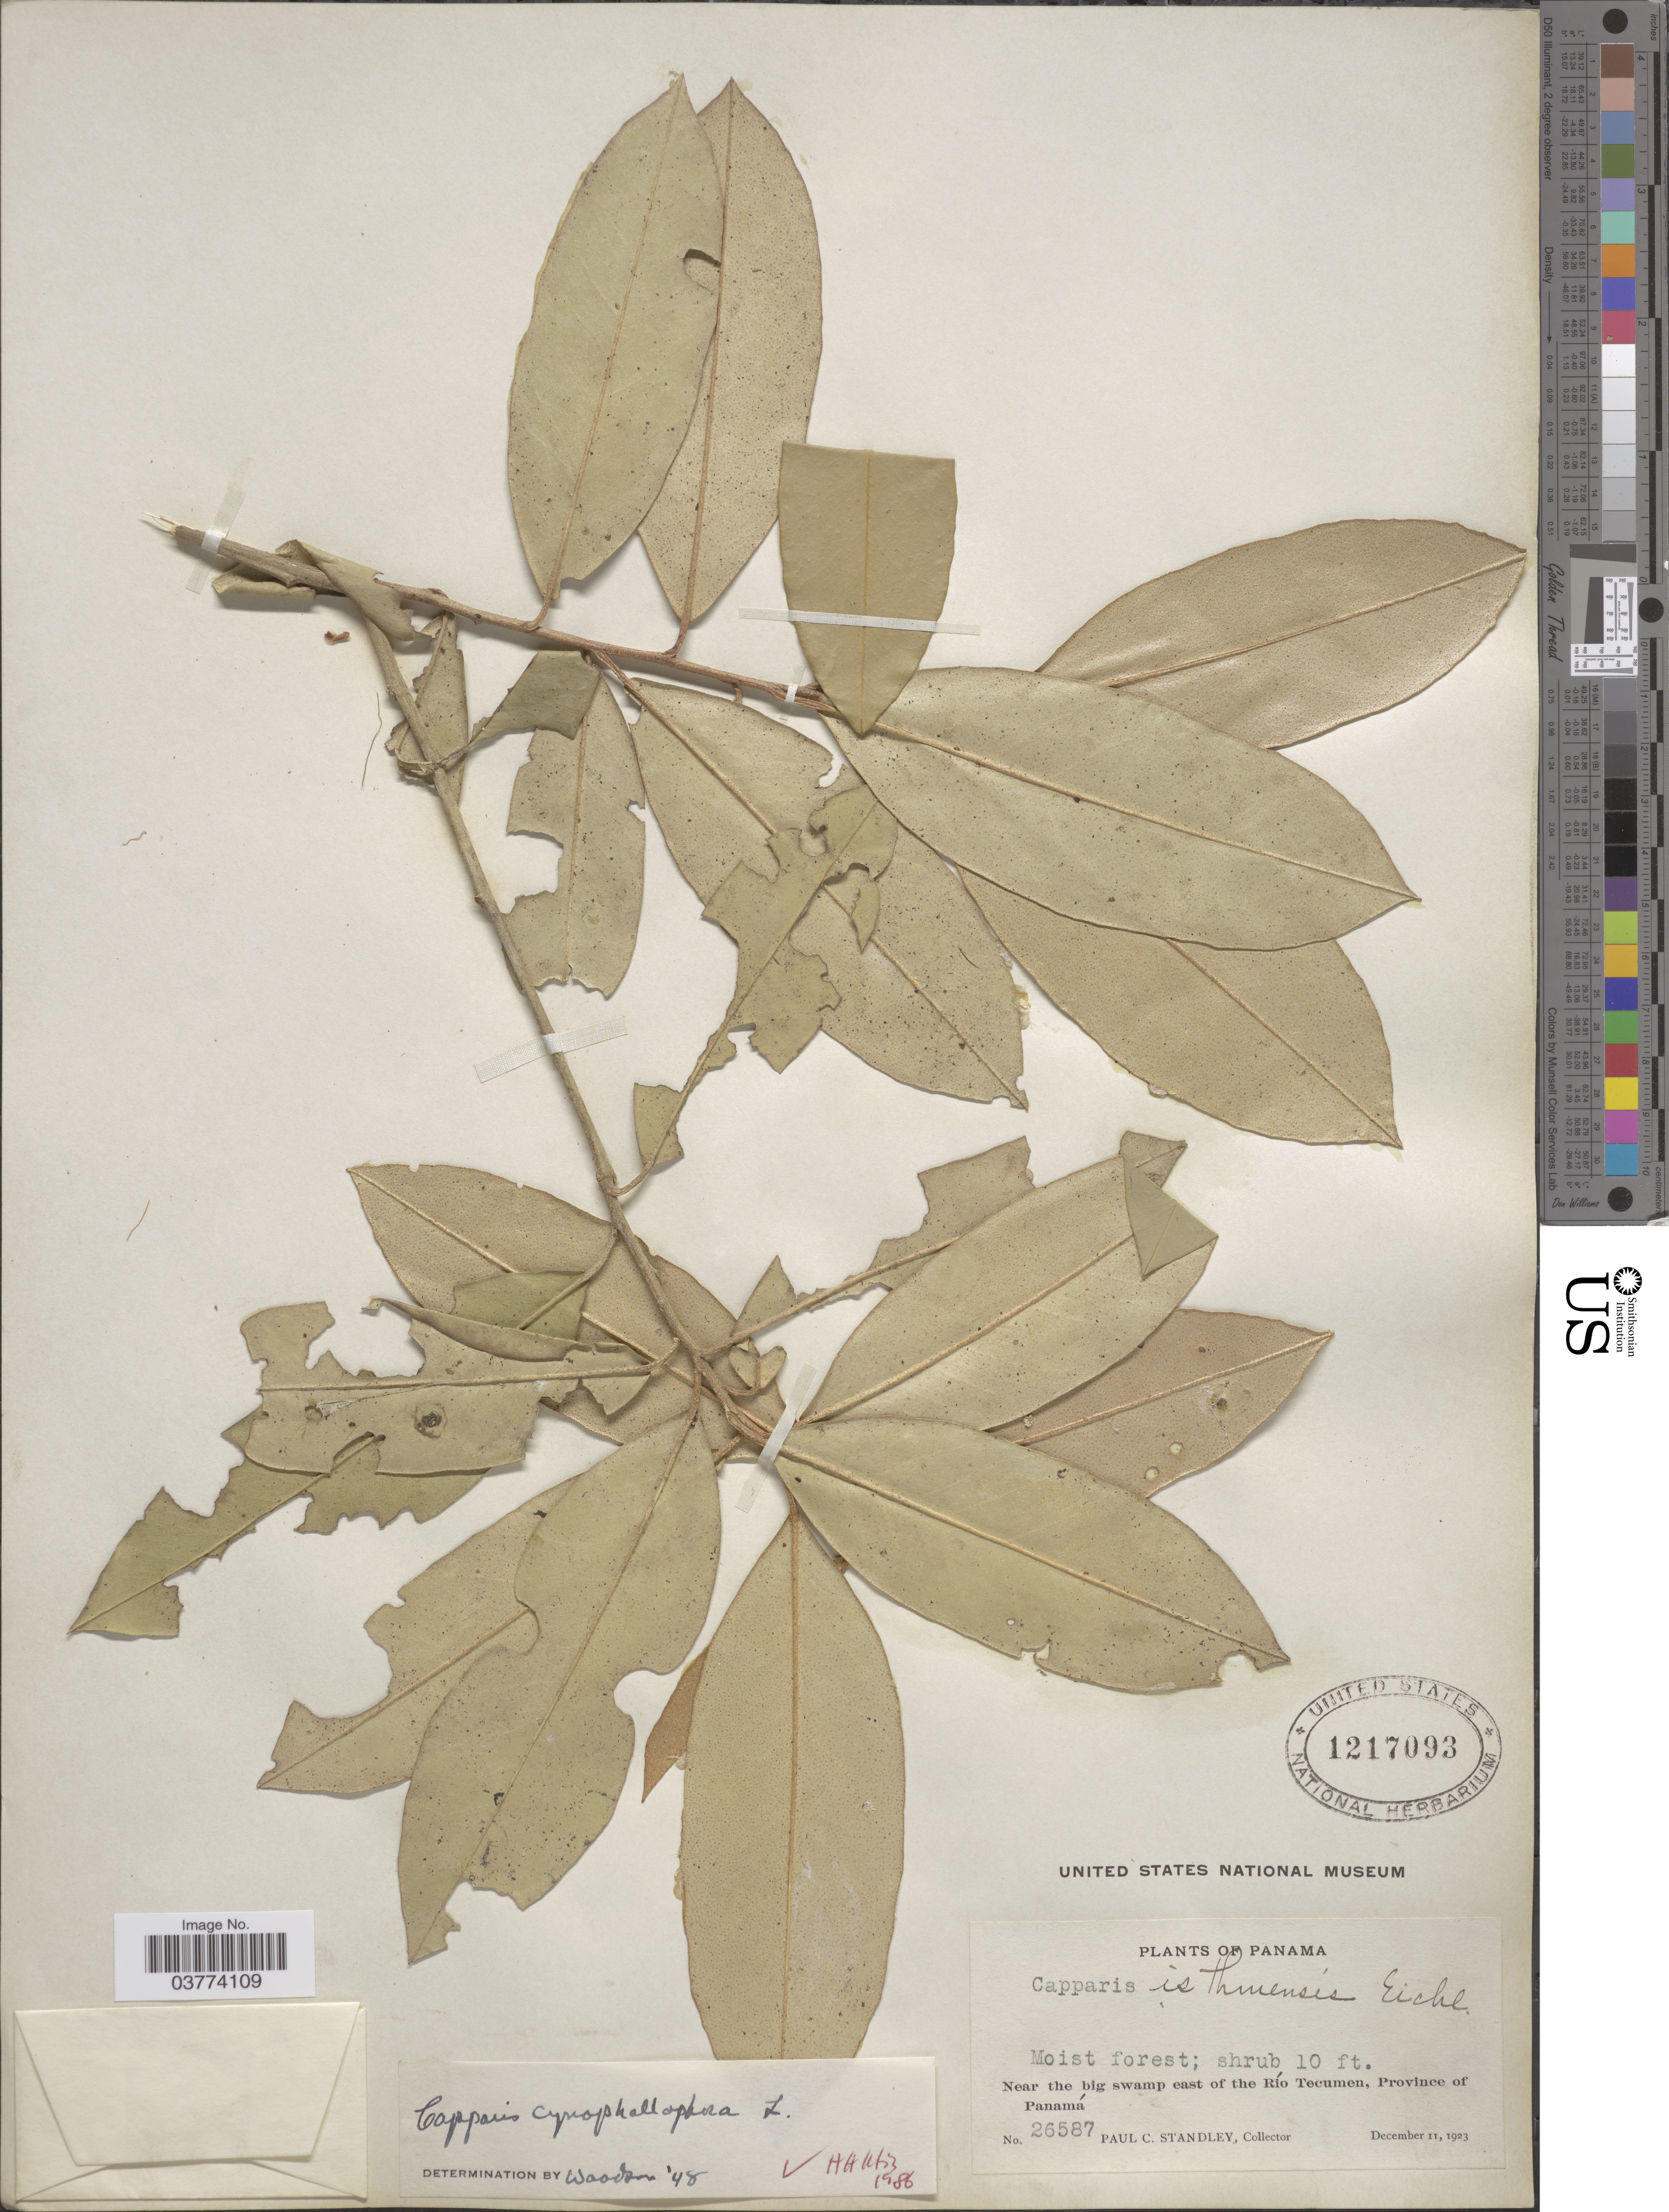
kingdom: Plantae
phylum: Tracheophyta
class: Magnoliopsida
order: Brassicales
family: Capparaceae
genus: Quadrella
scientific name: Quadrella cynophallophora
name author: (L.) Hutch.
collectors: P. C. Standley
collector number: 26587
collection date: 1923-12-11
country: Panama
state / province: Panamá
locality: Near the big swamp east of the Río Tecumen.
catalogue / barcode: US 1217093